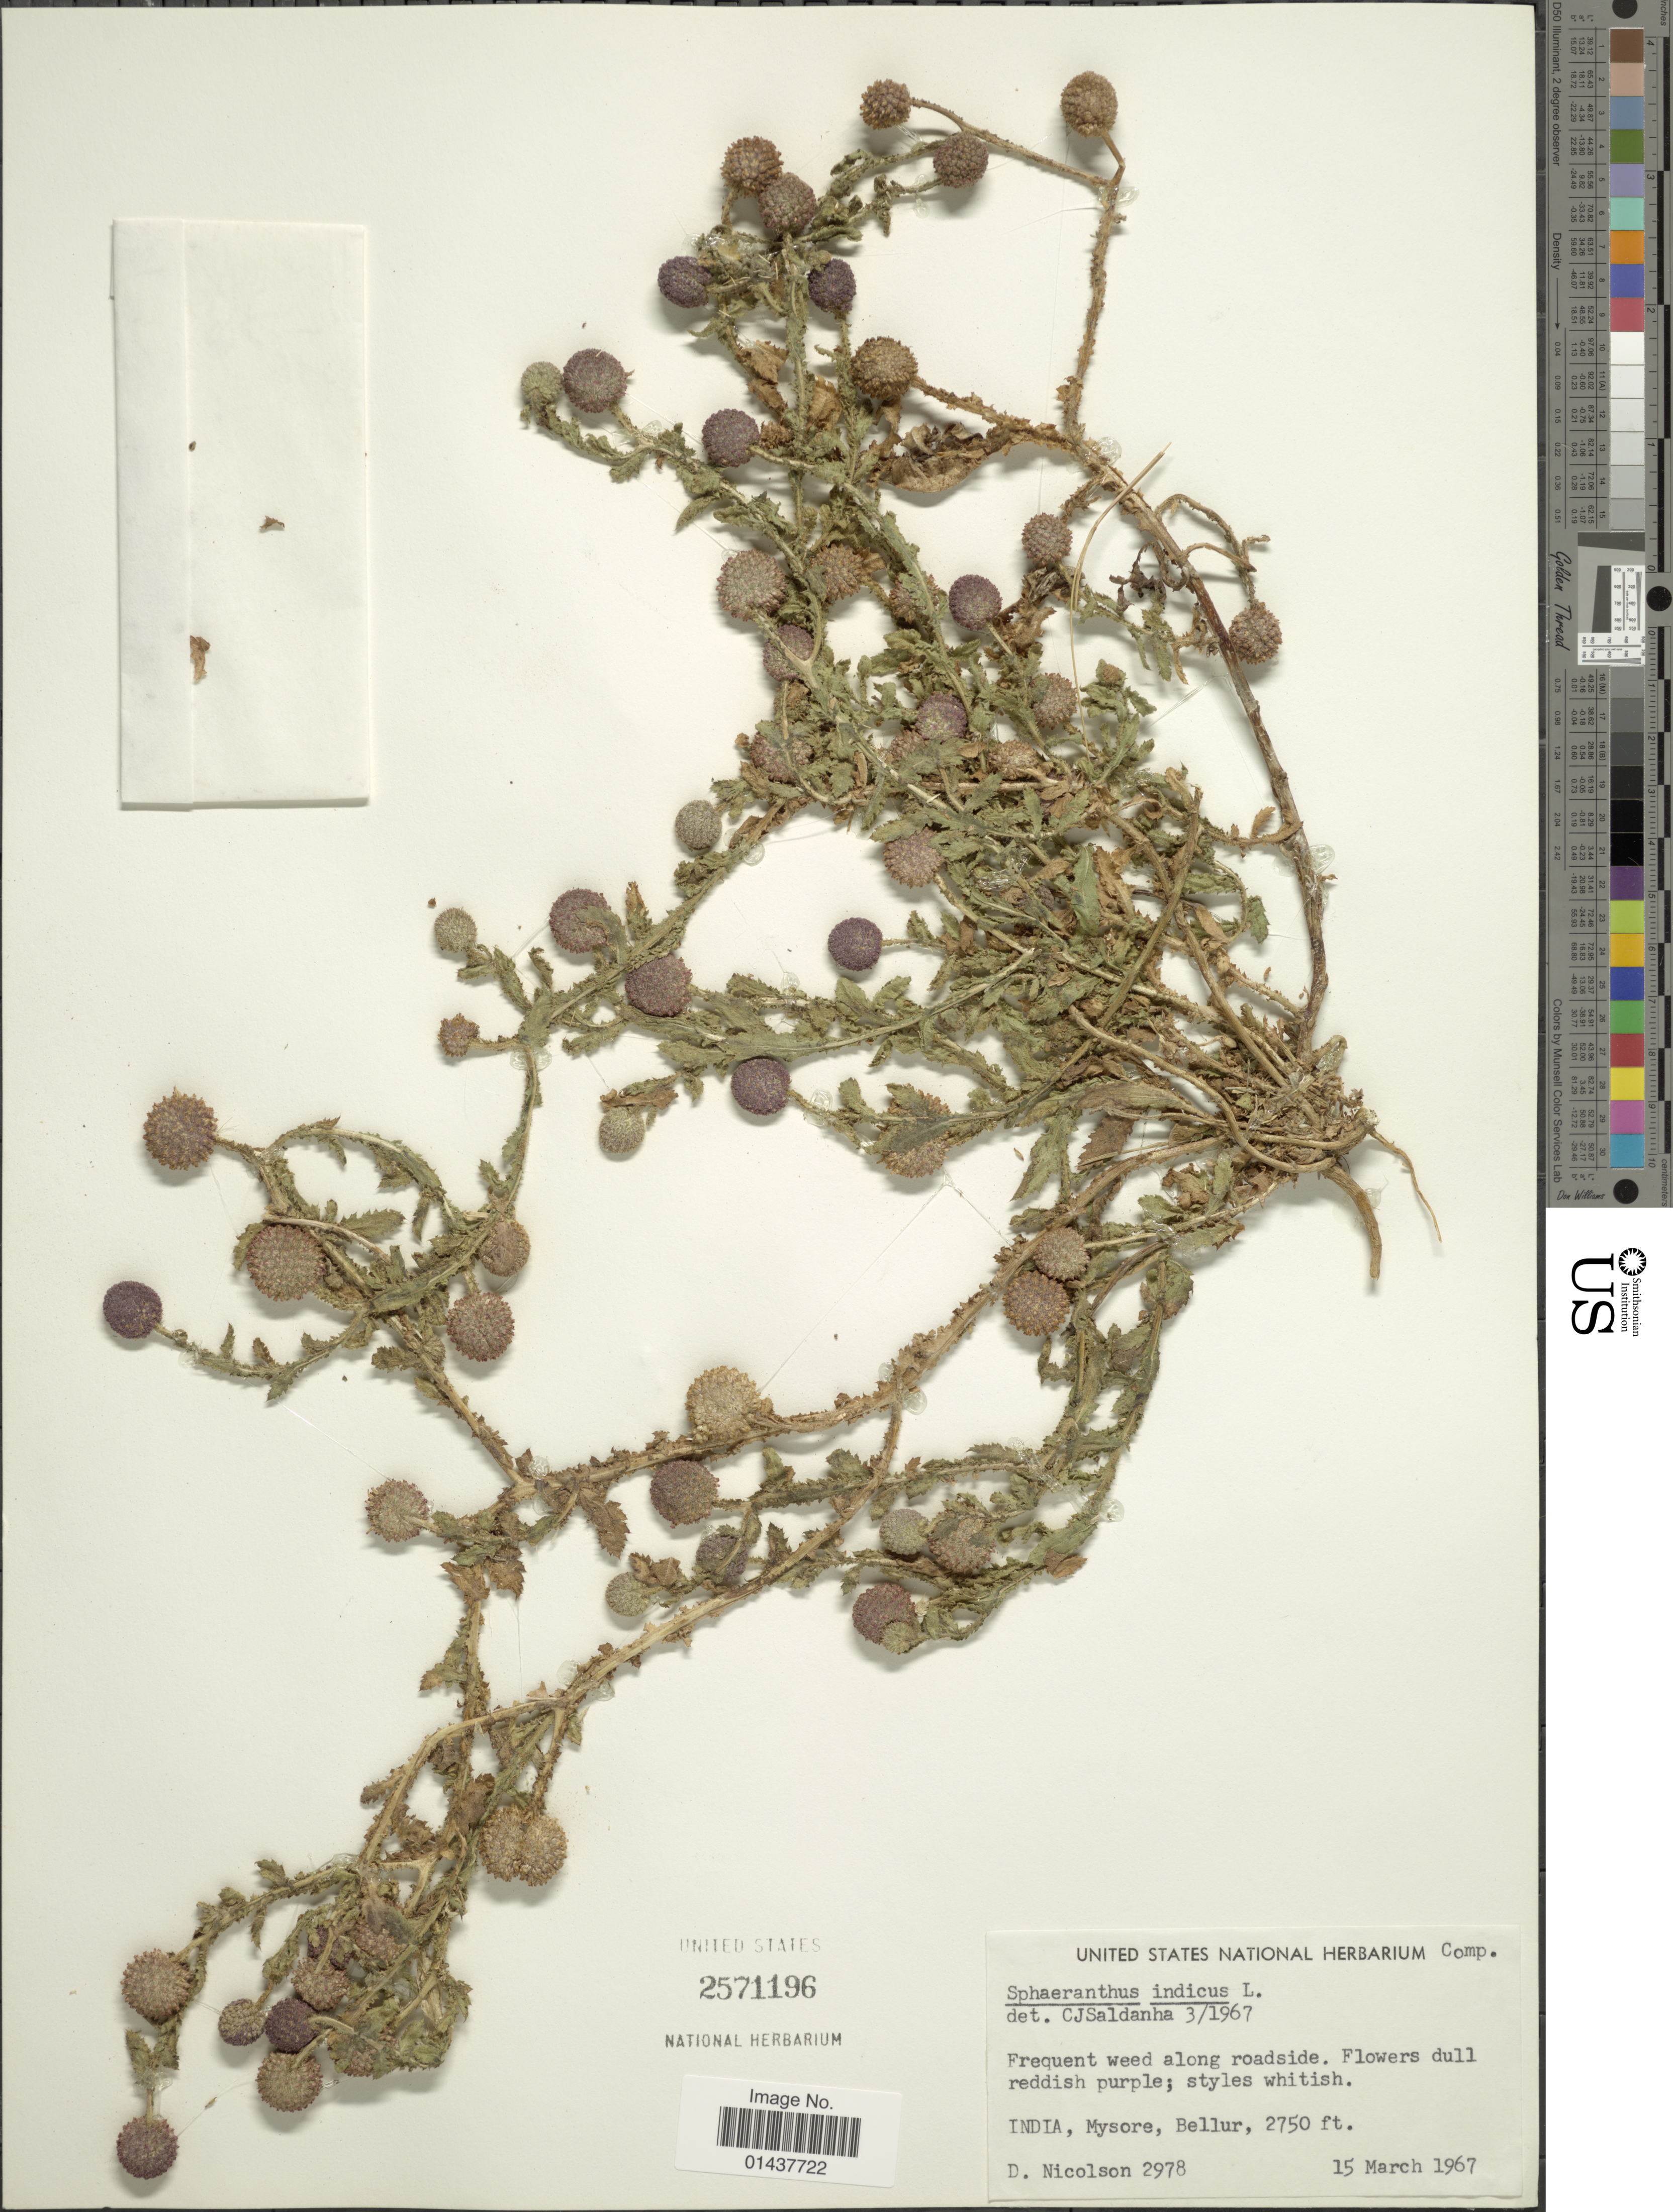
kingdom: Plantae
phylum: Tracheophyta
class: Magnoliopsida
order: Asterales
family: Asteraceae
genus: Sphaeranthus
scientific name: Sphaeranthus indicus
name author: L.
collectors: D. H. Nicolson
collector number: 2978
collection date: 1967-03-15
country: India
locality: Mysore, Bellur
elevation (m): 838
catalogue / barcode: US 2571196